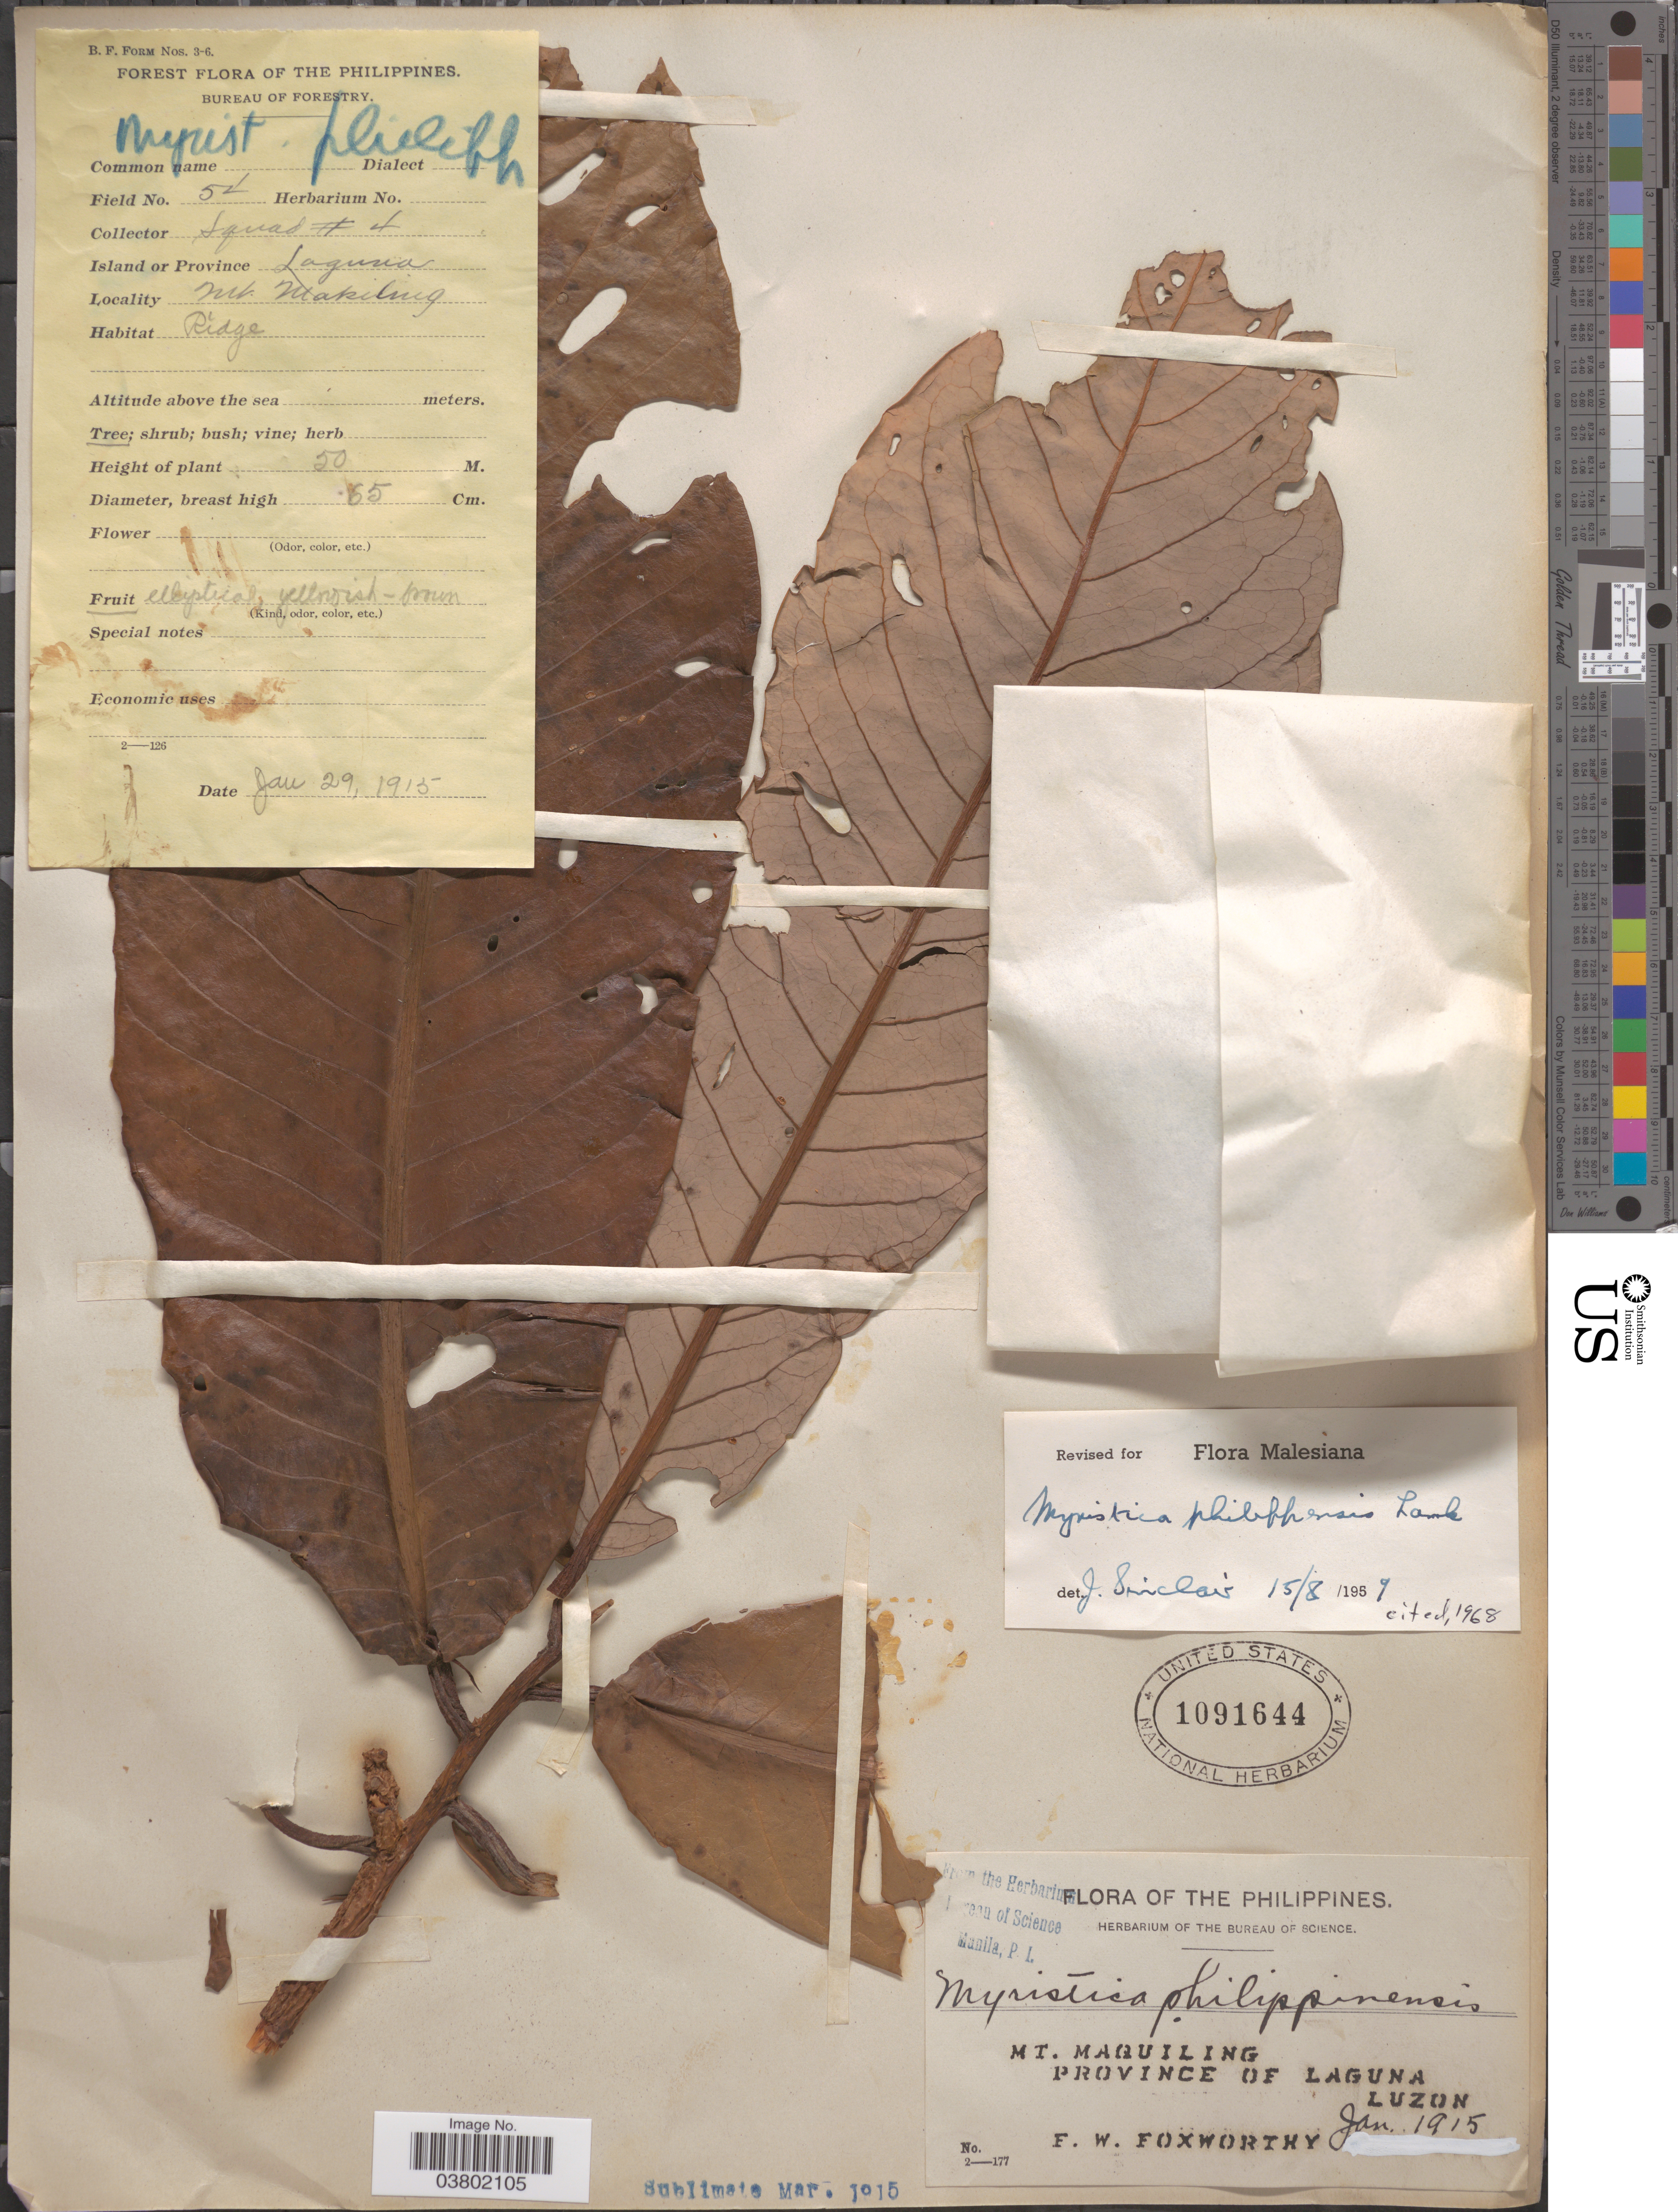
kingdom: Plantae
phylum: Tracheophyta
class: Magnoliopsida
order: Magnoliales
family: Myristicaceae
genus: Myristica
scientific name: Myristica philippensis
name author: Lam.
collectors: F. W. Foxworthy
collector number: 54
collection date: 1915-01-29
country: Philippines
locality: Mt. Maquiling, Province of Laguna, Luzon.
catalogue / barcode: US 1091644